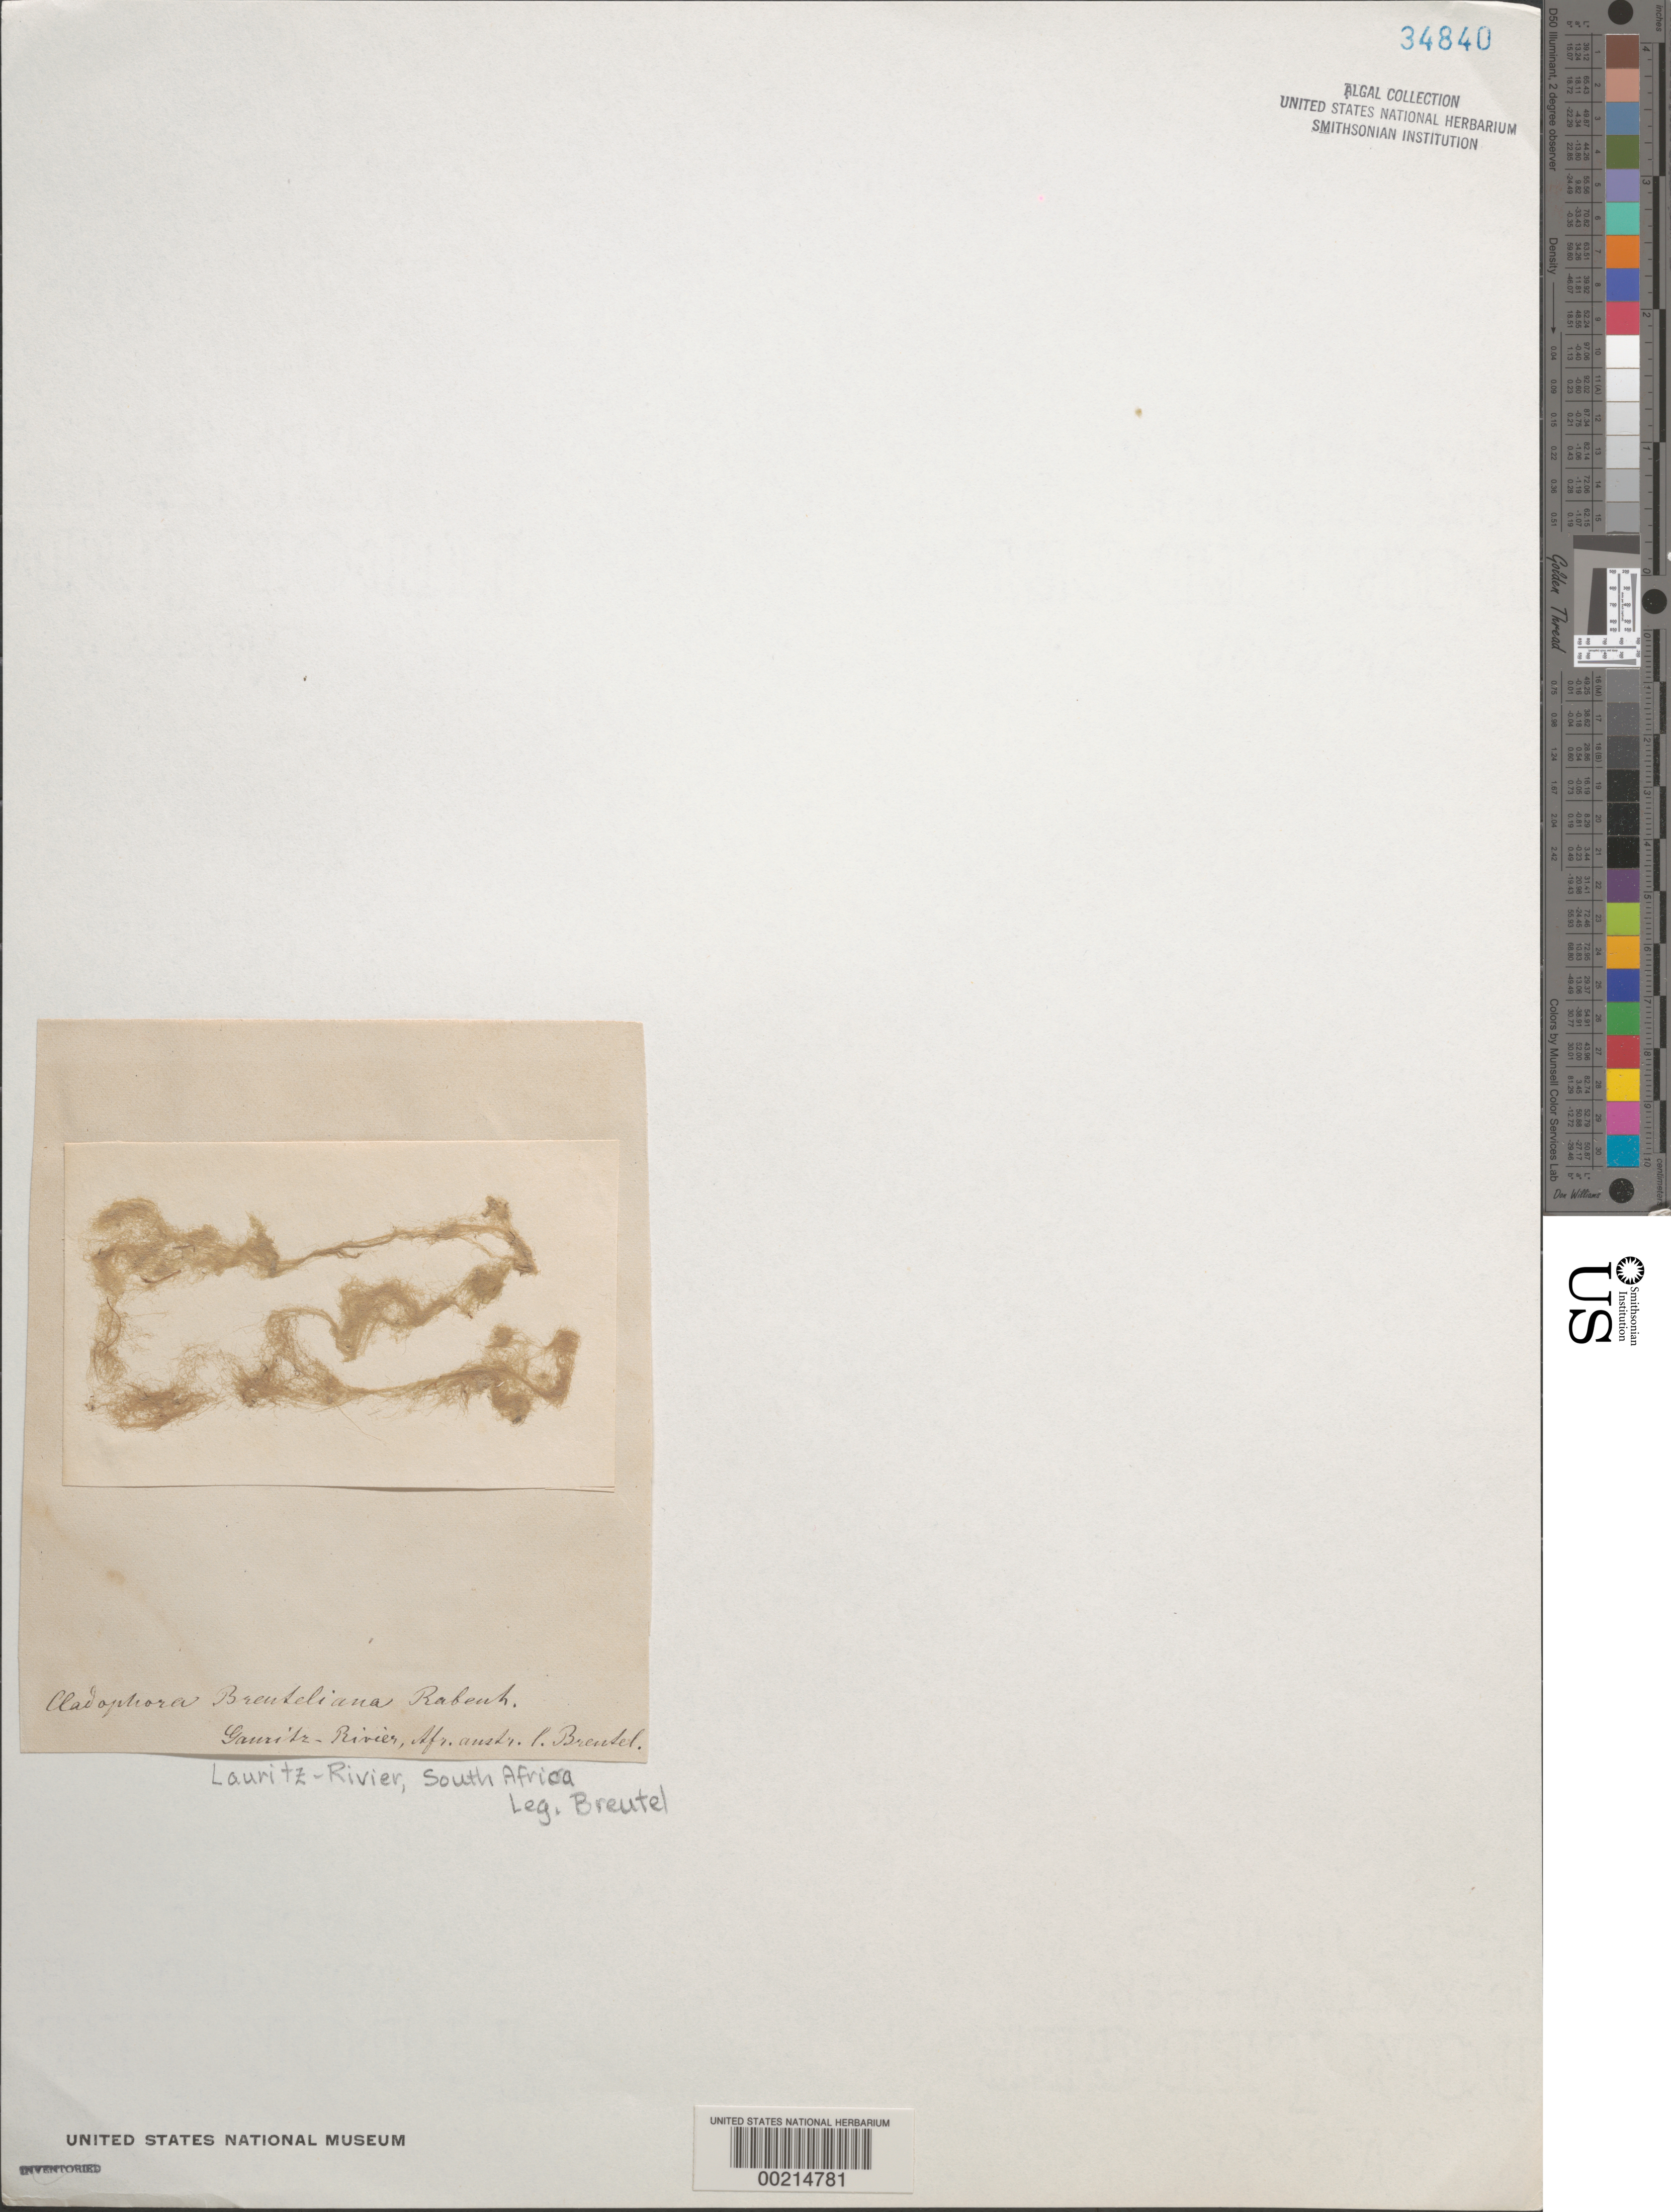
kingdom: Plantae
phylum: Chlorophyta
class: Ulvophyceae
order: Cladophorales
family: Cladophoraceae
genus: Cladophora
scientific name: Cladophora breuteliana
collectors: J. Breutel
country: South Africa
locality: Lauritz-rivier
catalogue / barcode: US 34840